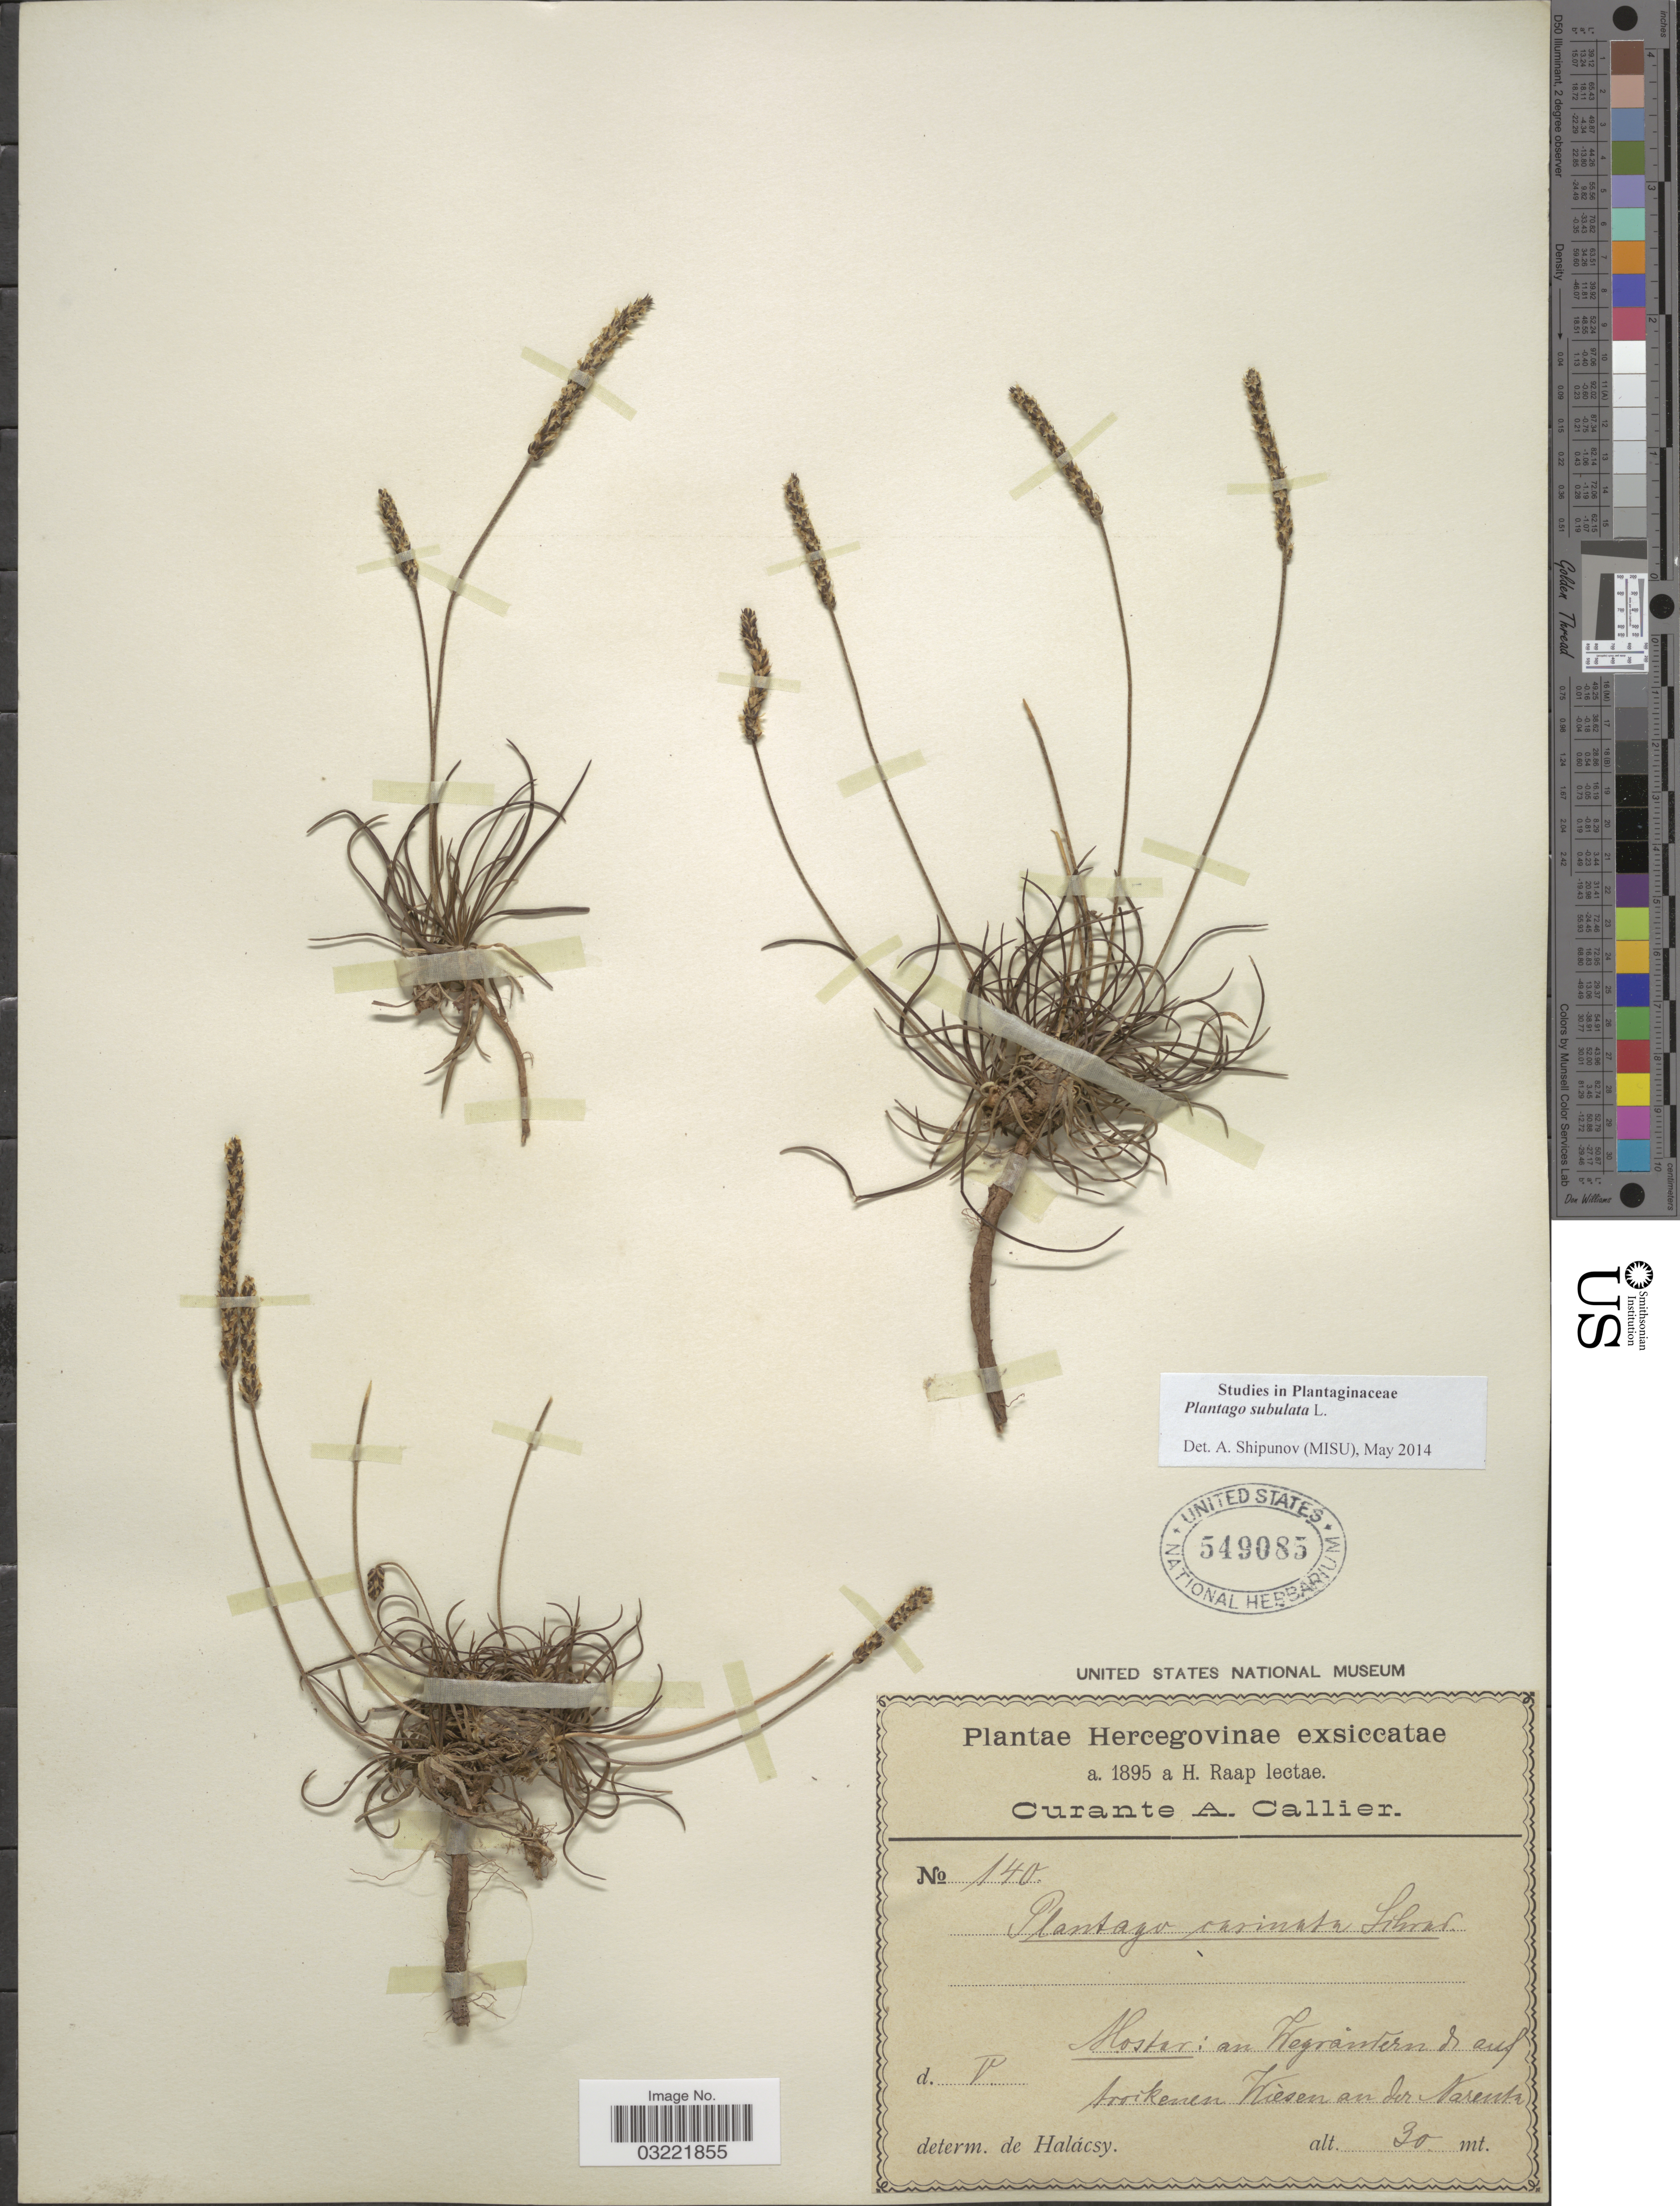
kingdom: Plantae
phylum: Tracheophyta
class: Magnoliopsida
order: Lamiales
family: Plantaginaceae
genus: Plantago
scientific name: Plantago subulata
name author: L.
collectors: H. Raap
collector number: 140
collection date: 1895-05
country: Bosnia and Herzegovina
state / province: Srpska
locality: Hercegovinae. Mostar: an Wegrandern [interpreted] de [interpreted] auf troikenen Wiesen an der Narenta.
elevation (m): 30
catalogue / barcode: US 549085